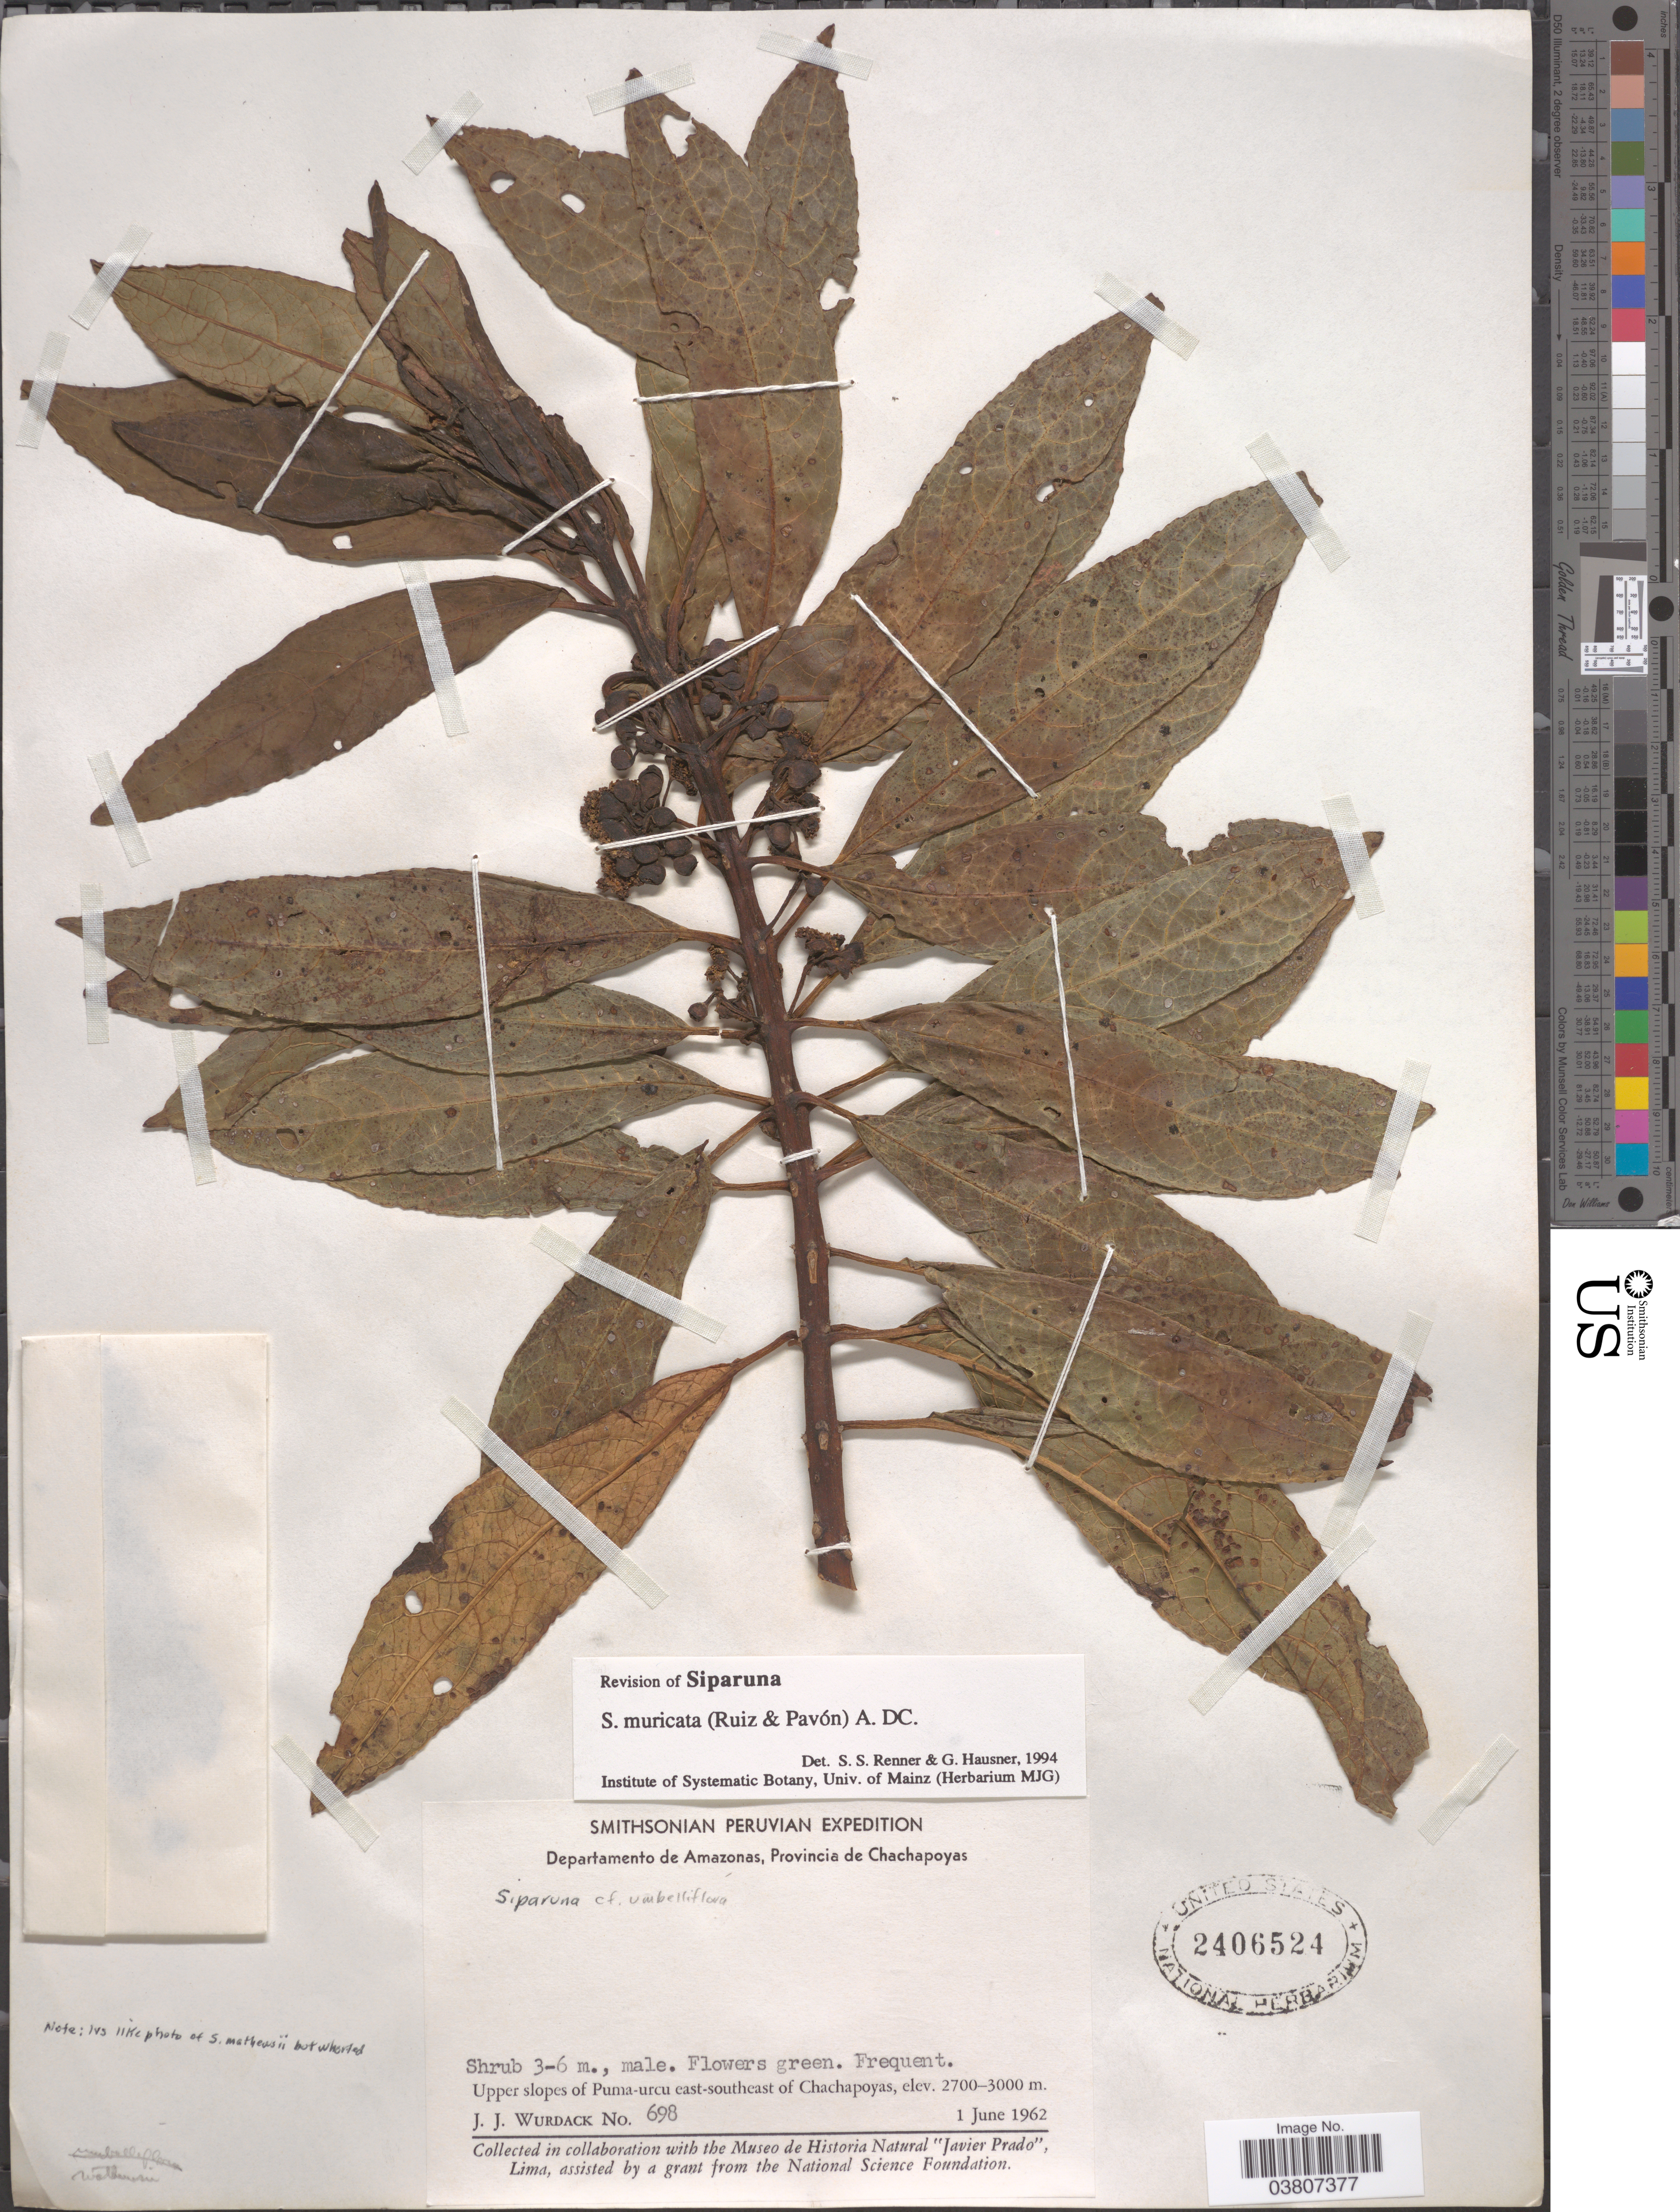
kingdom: Plantae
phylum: Tracheophyta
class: Magnoliopsida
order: Laurales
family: Siparunaceae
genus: Siparuna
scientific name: Siparuna muricata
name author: (Ruiz & Pav.) A. DC.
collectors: J. J. Wurdack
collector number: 698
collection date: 1962-06-01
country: Peru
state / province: Amazonas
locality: Departamento de Amazonas, Provincia de Chachapoyas. Upper slopes of Puma-urcu east-southeast of Chachapoyas.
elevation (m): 2700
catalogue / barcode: US 2406524